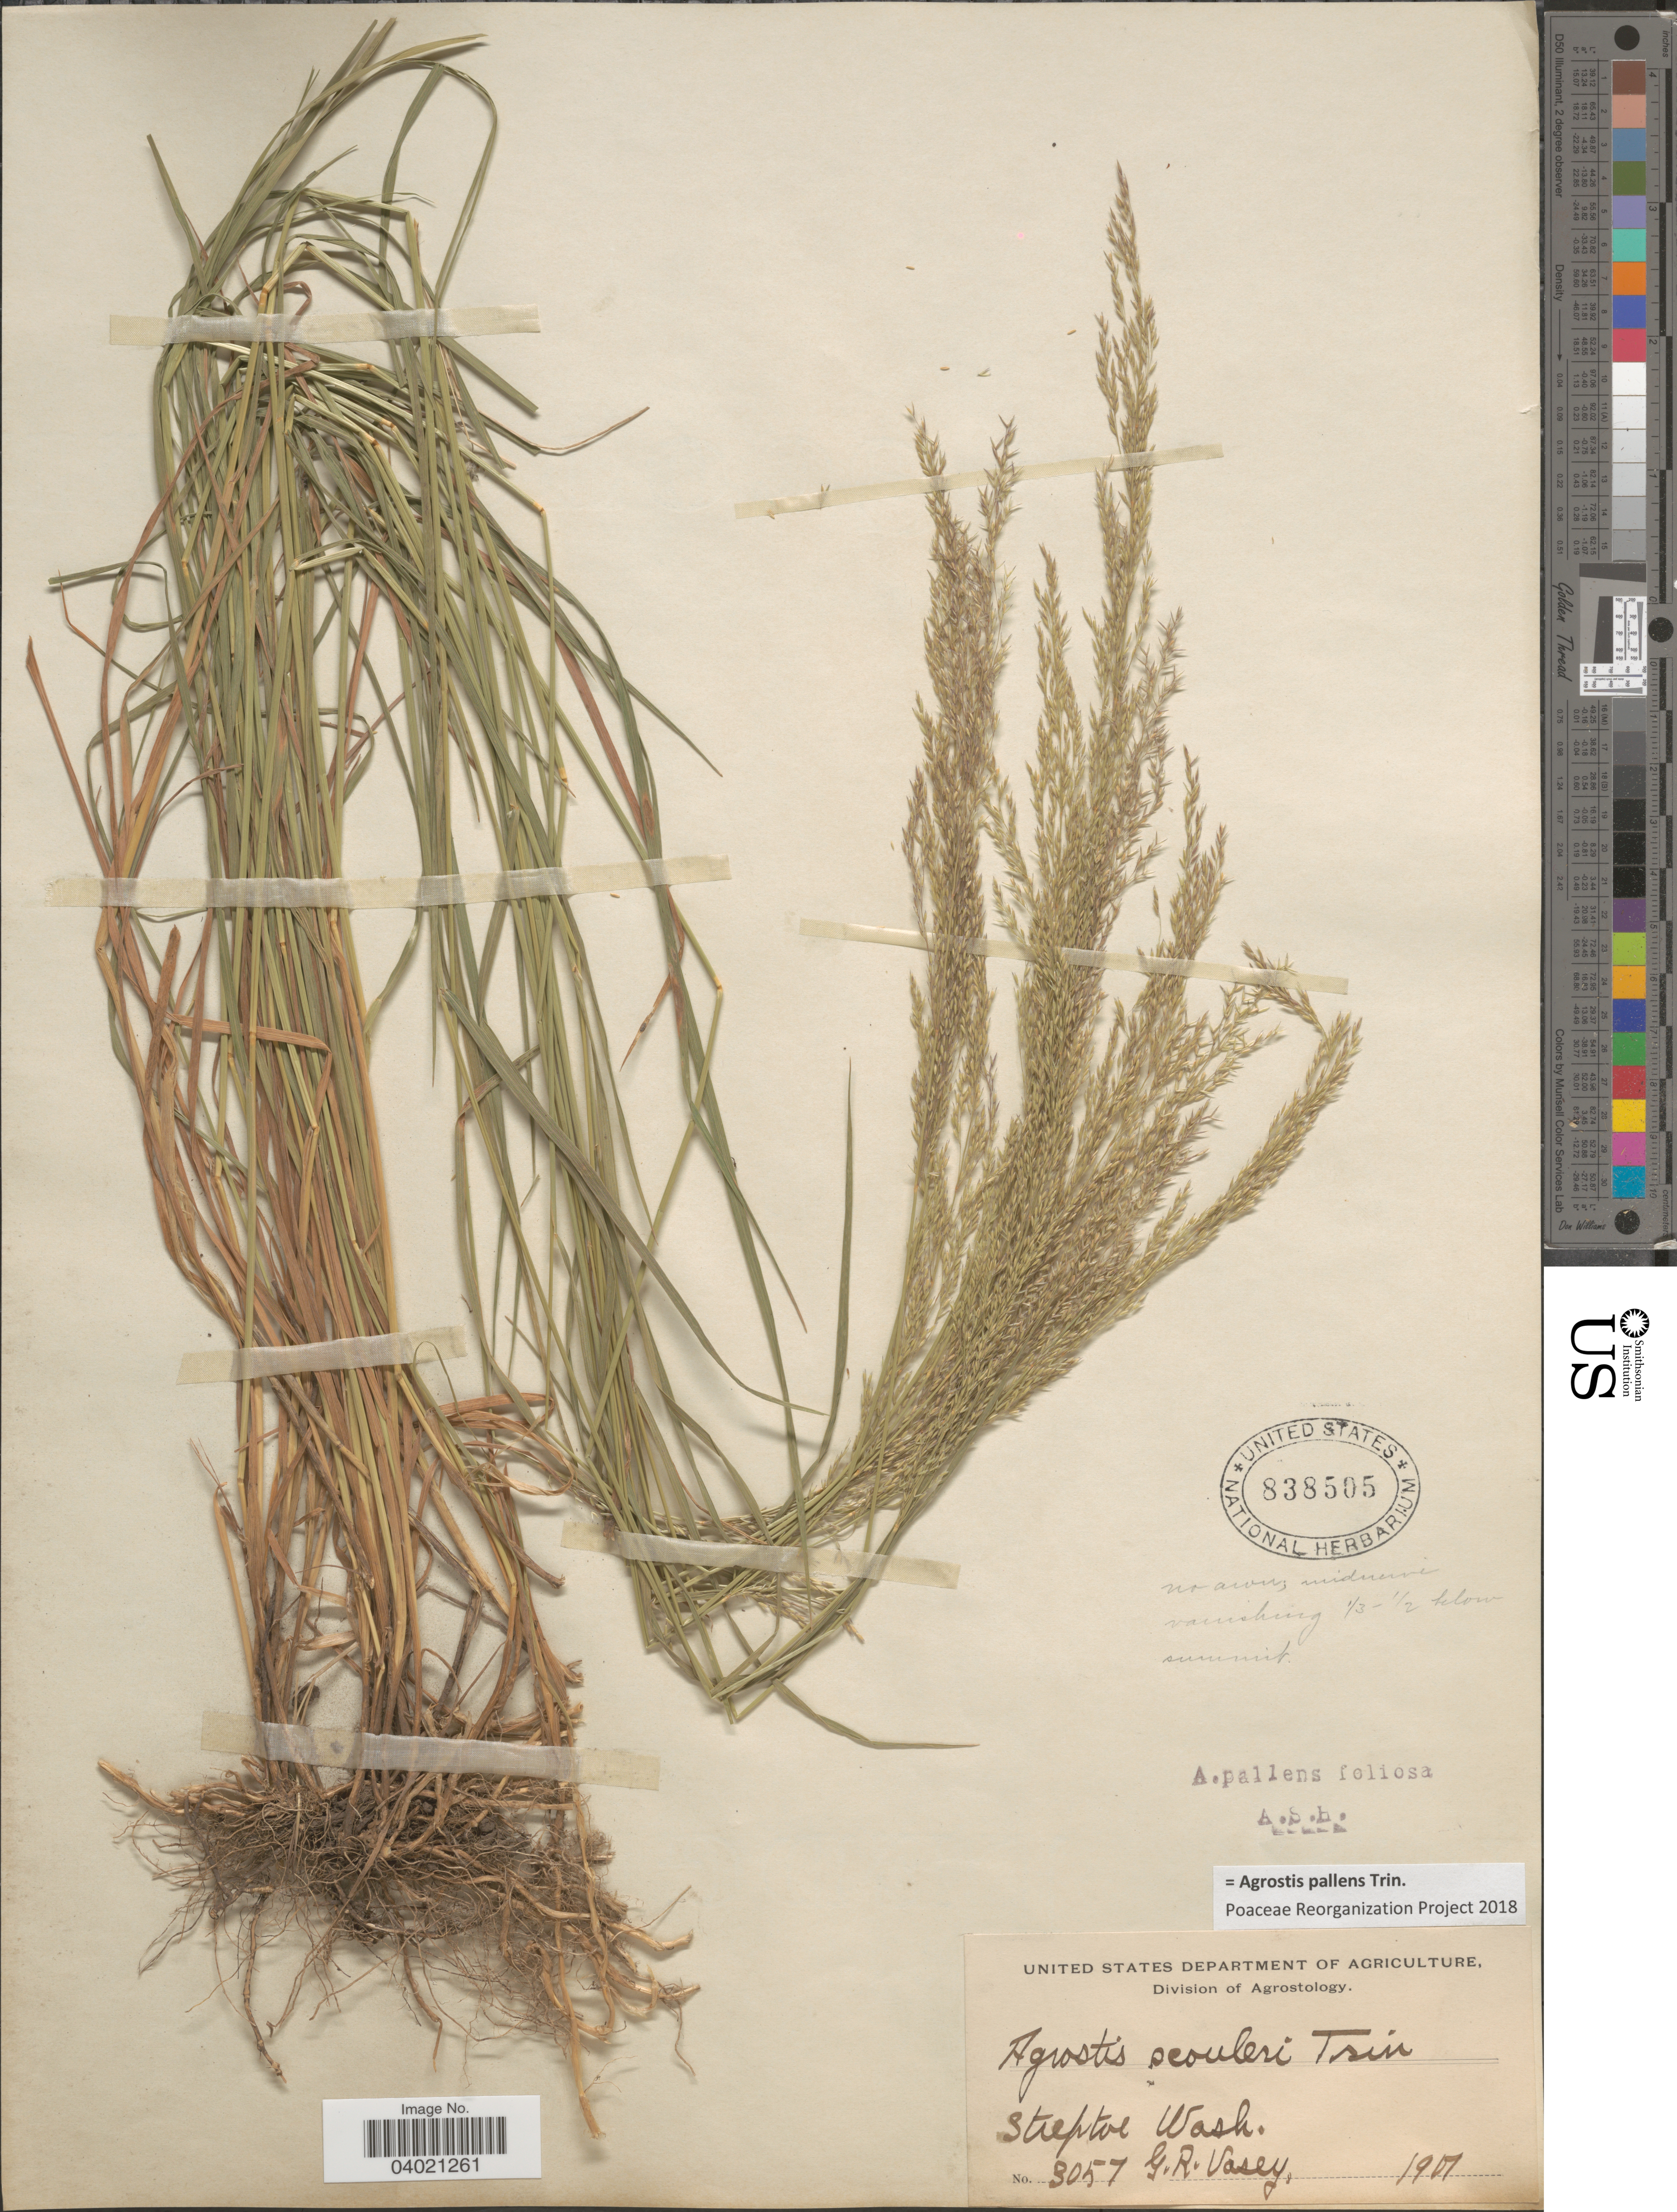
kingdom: Plantae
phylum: Tracheophyta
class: Liliopsida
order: Poales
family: Poaceae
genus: Agrostis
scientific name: Agrostis pallens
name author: Trin.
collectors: G. R. Vasey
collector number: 3057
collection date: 1907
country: United States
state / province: Washington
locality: Steptoe.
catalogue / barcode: US 838505